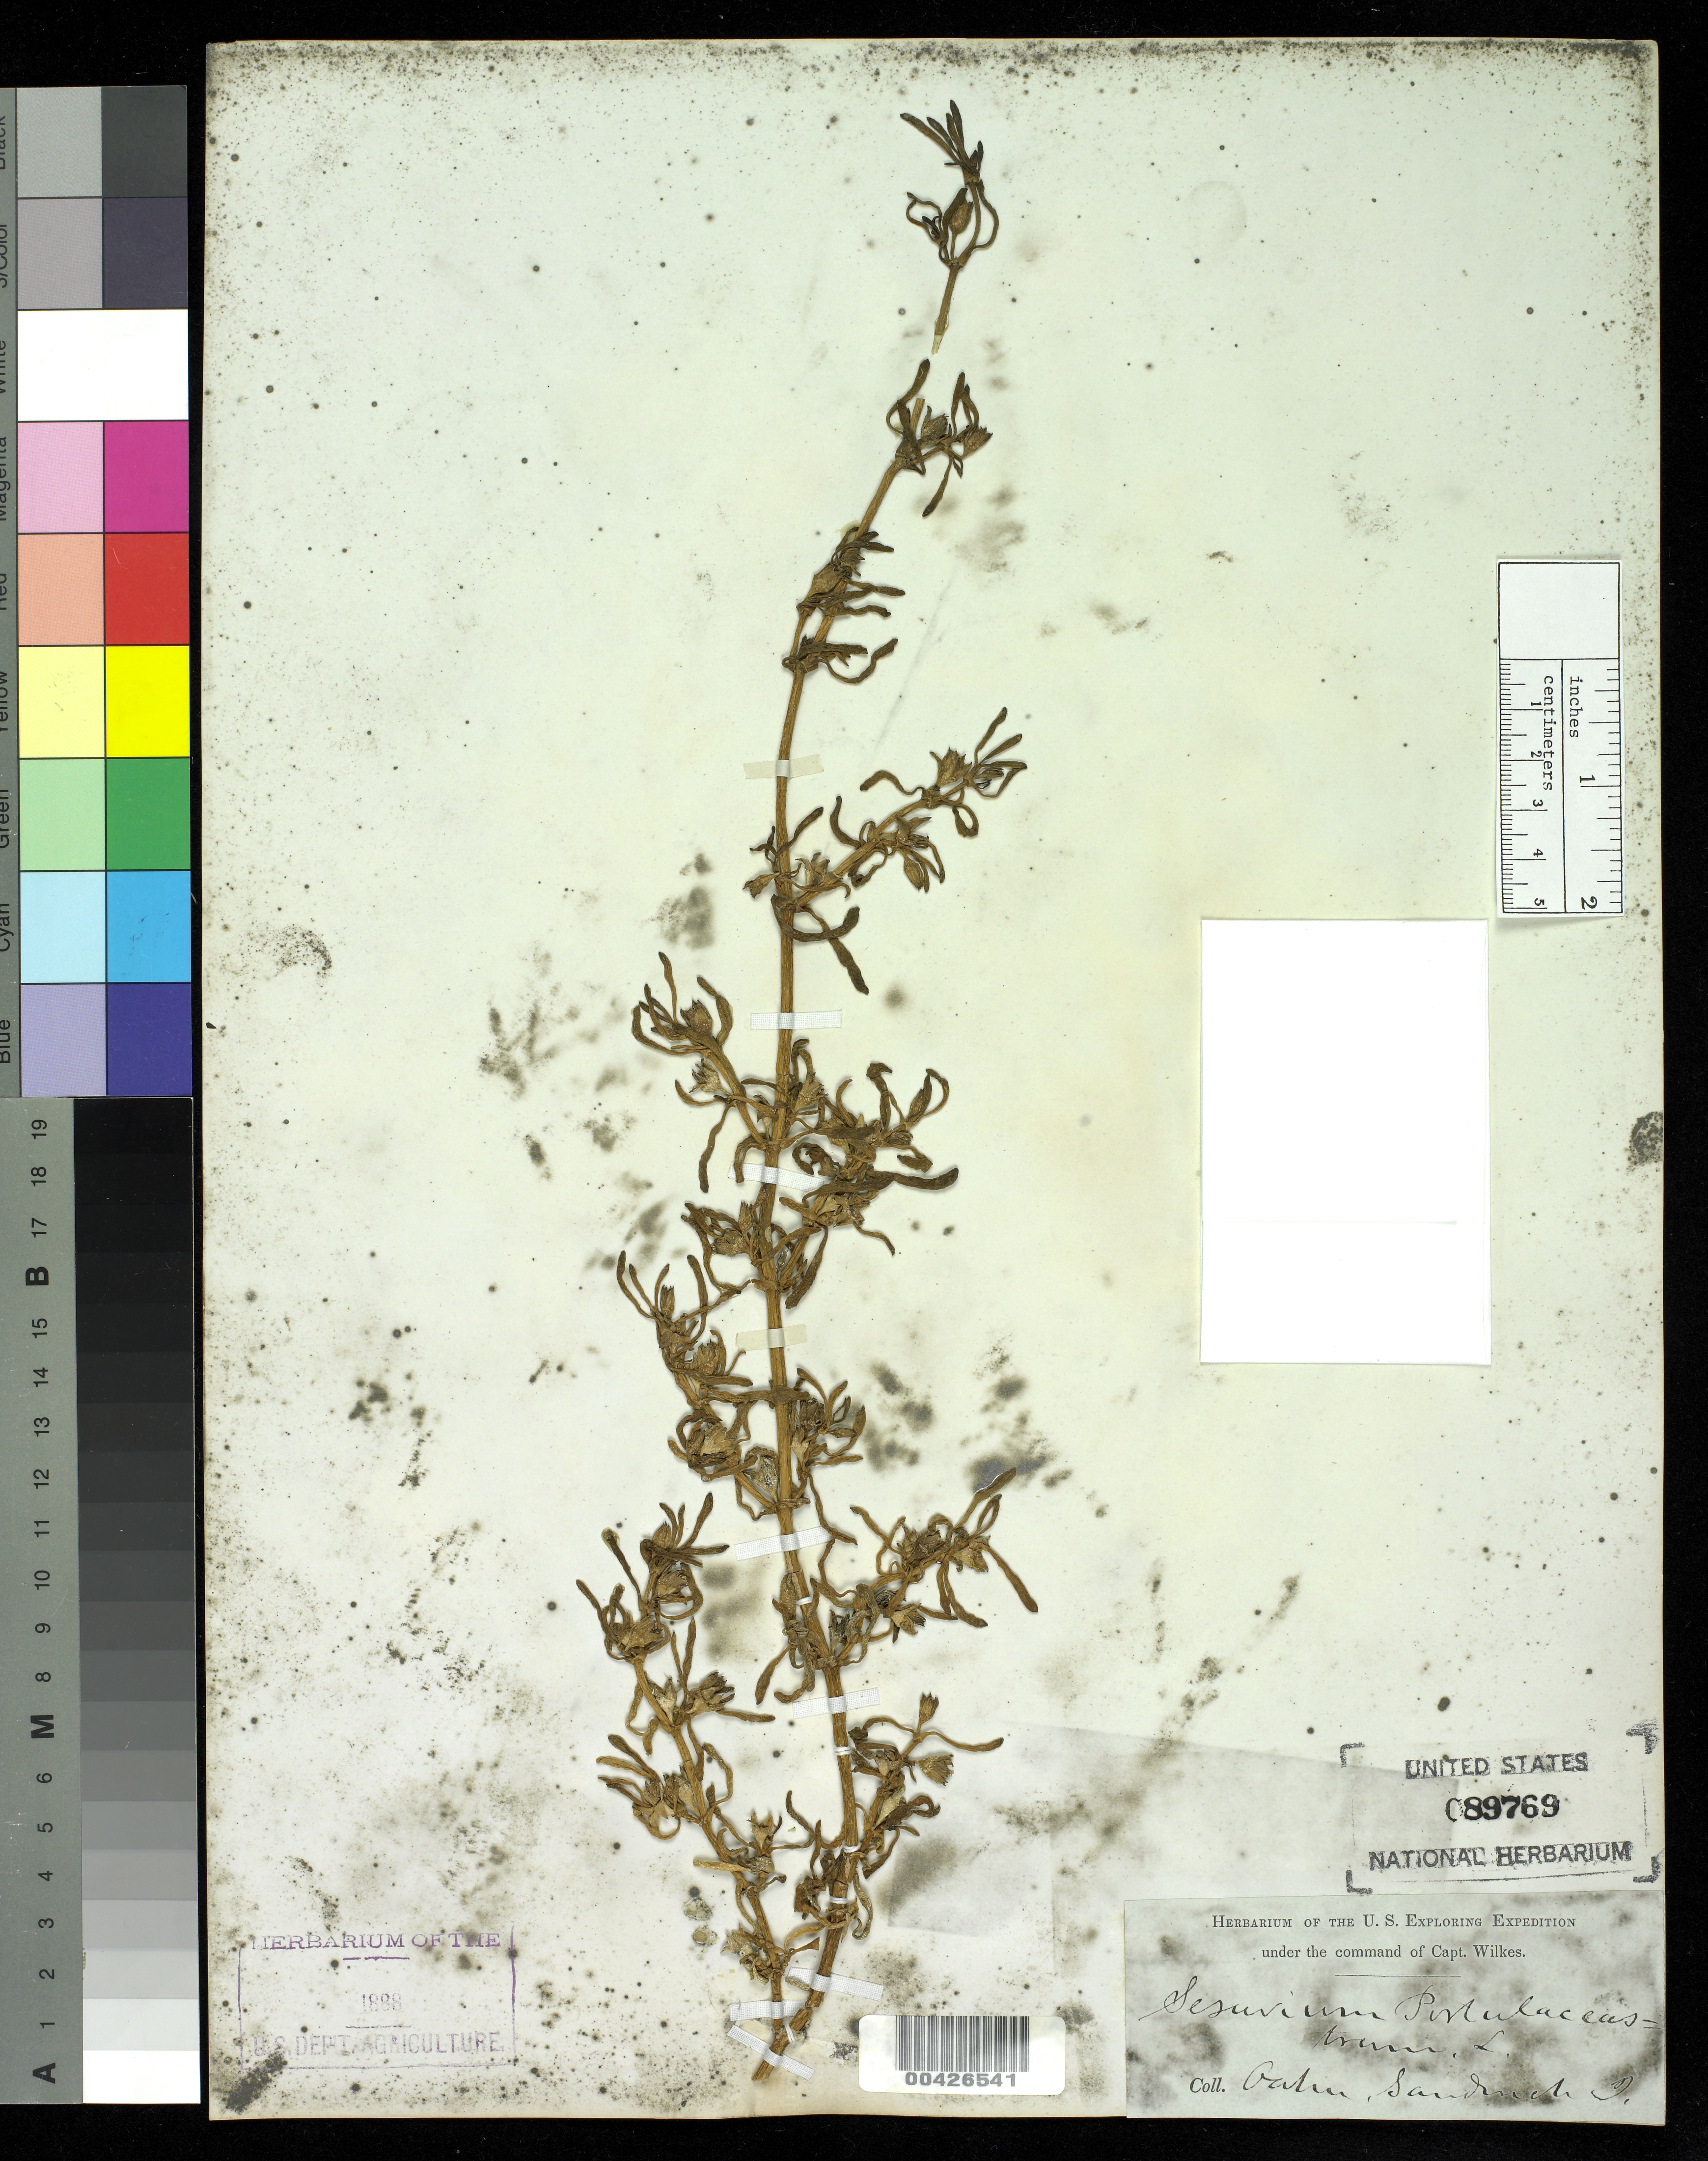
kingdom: Plantae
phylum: Tracheophyta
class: Magnoliopsida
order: Caryophyllales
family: Aizoaceae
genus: Sesuvium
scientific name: Sesuvium portulacastrum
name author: (L.) L.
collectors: Wilkes Explor. Exped.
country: United States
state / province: Hawaii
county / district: Honolulu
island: Oahu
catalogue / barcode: US 2659835